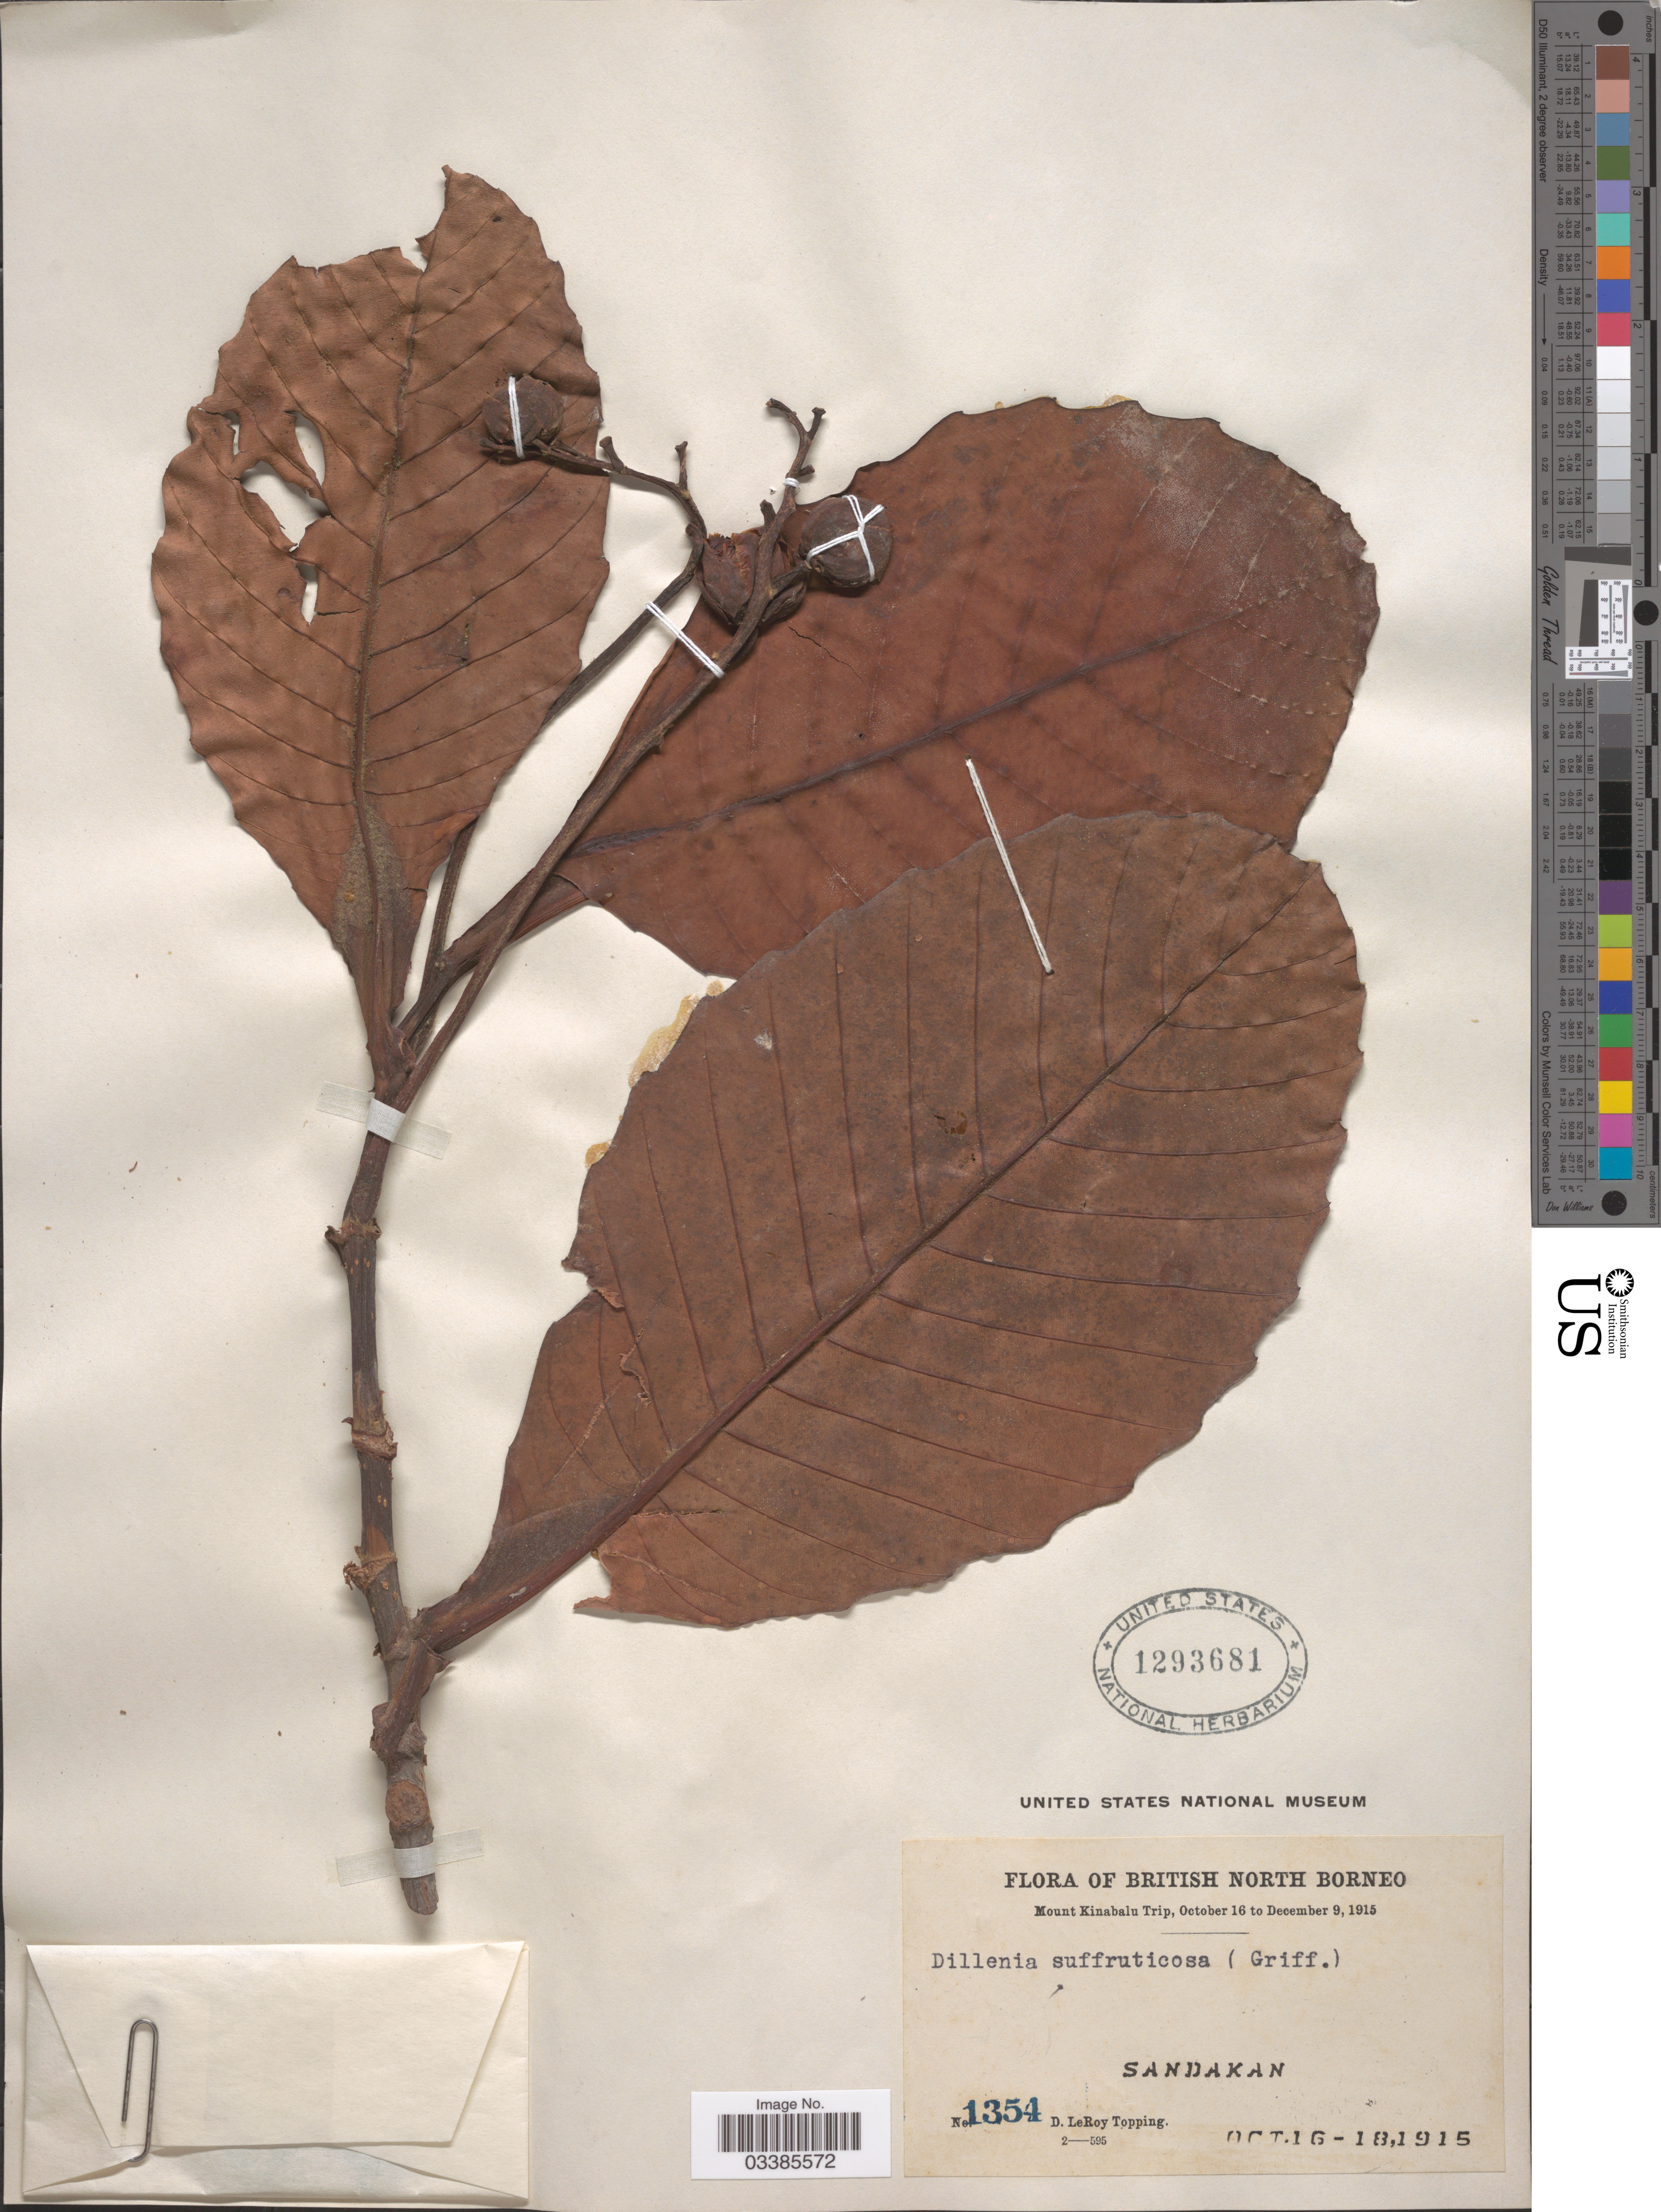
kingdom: Plantae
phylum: Tracheophyta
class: Magnoliopsida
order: Dilleniales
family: Dilleniaceae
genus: Dillenia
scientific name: Dillenia suffruticosa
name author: (Griff. ex Hook. f. & Thomson) Martelli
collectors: D. L. Topping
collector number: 1354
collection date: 1915-10-16/1915-10-18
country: Malaysia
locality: British North Borneo. Sandakan.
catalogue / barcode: US 1293681